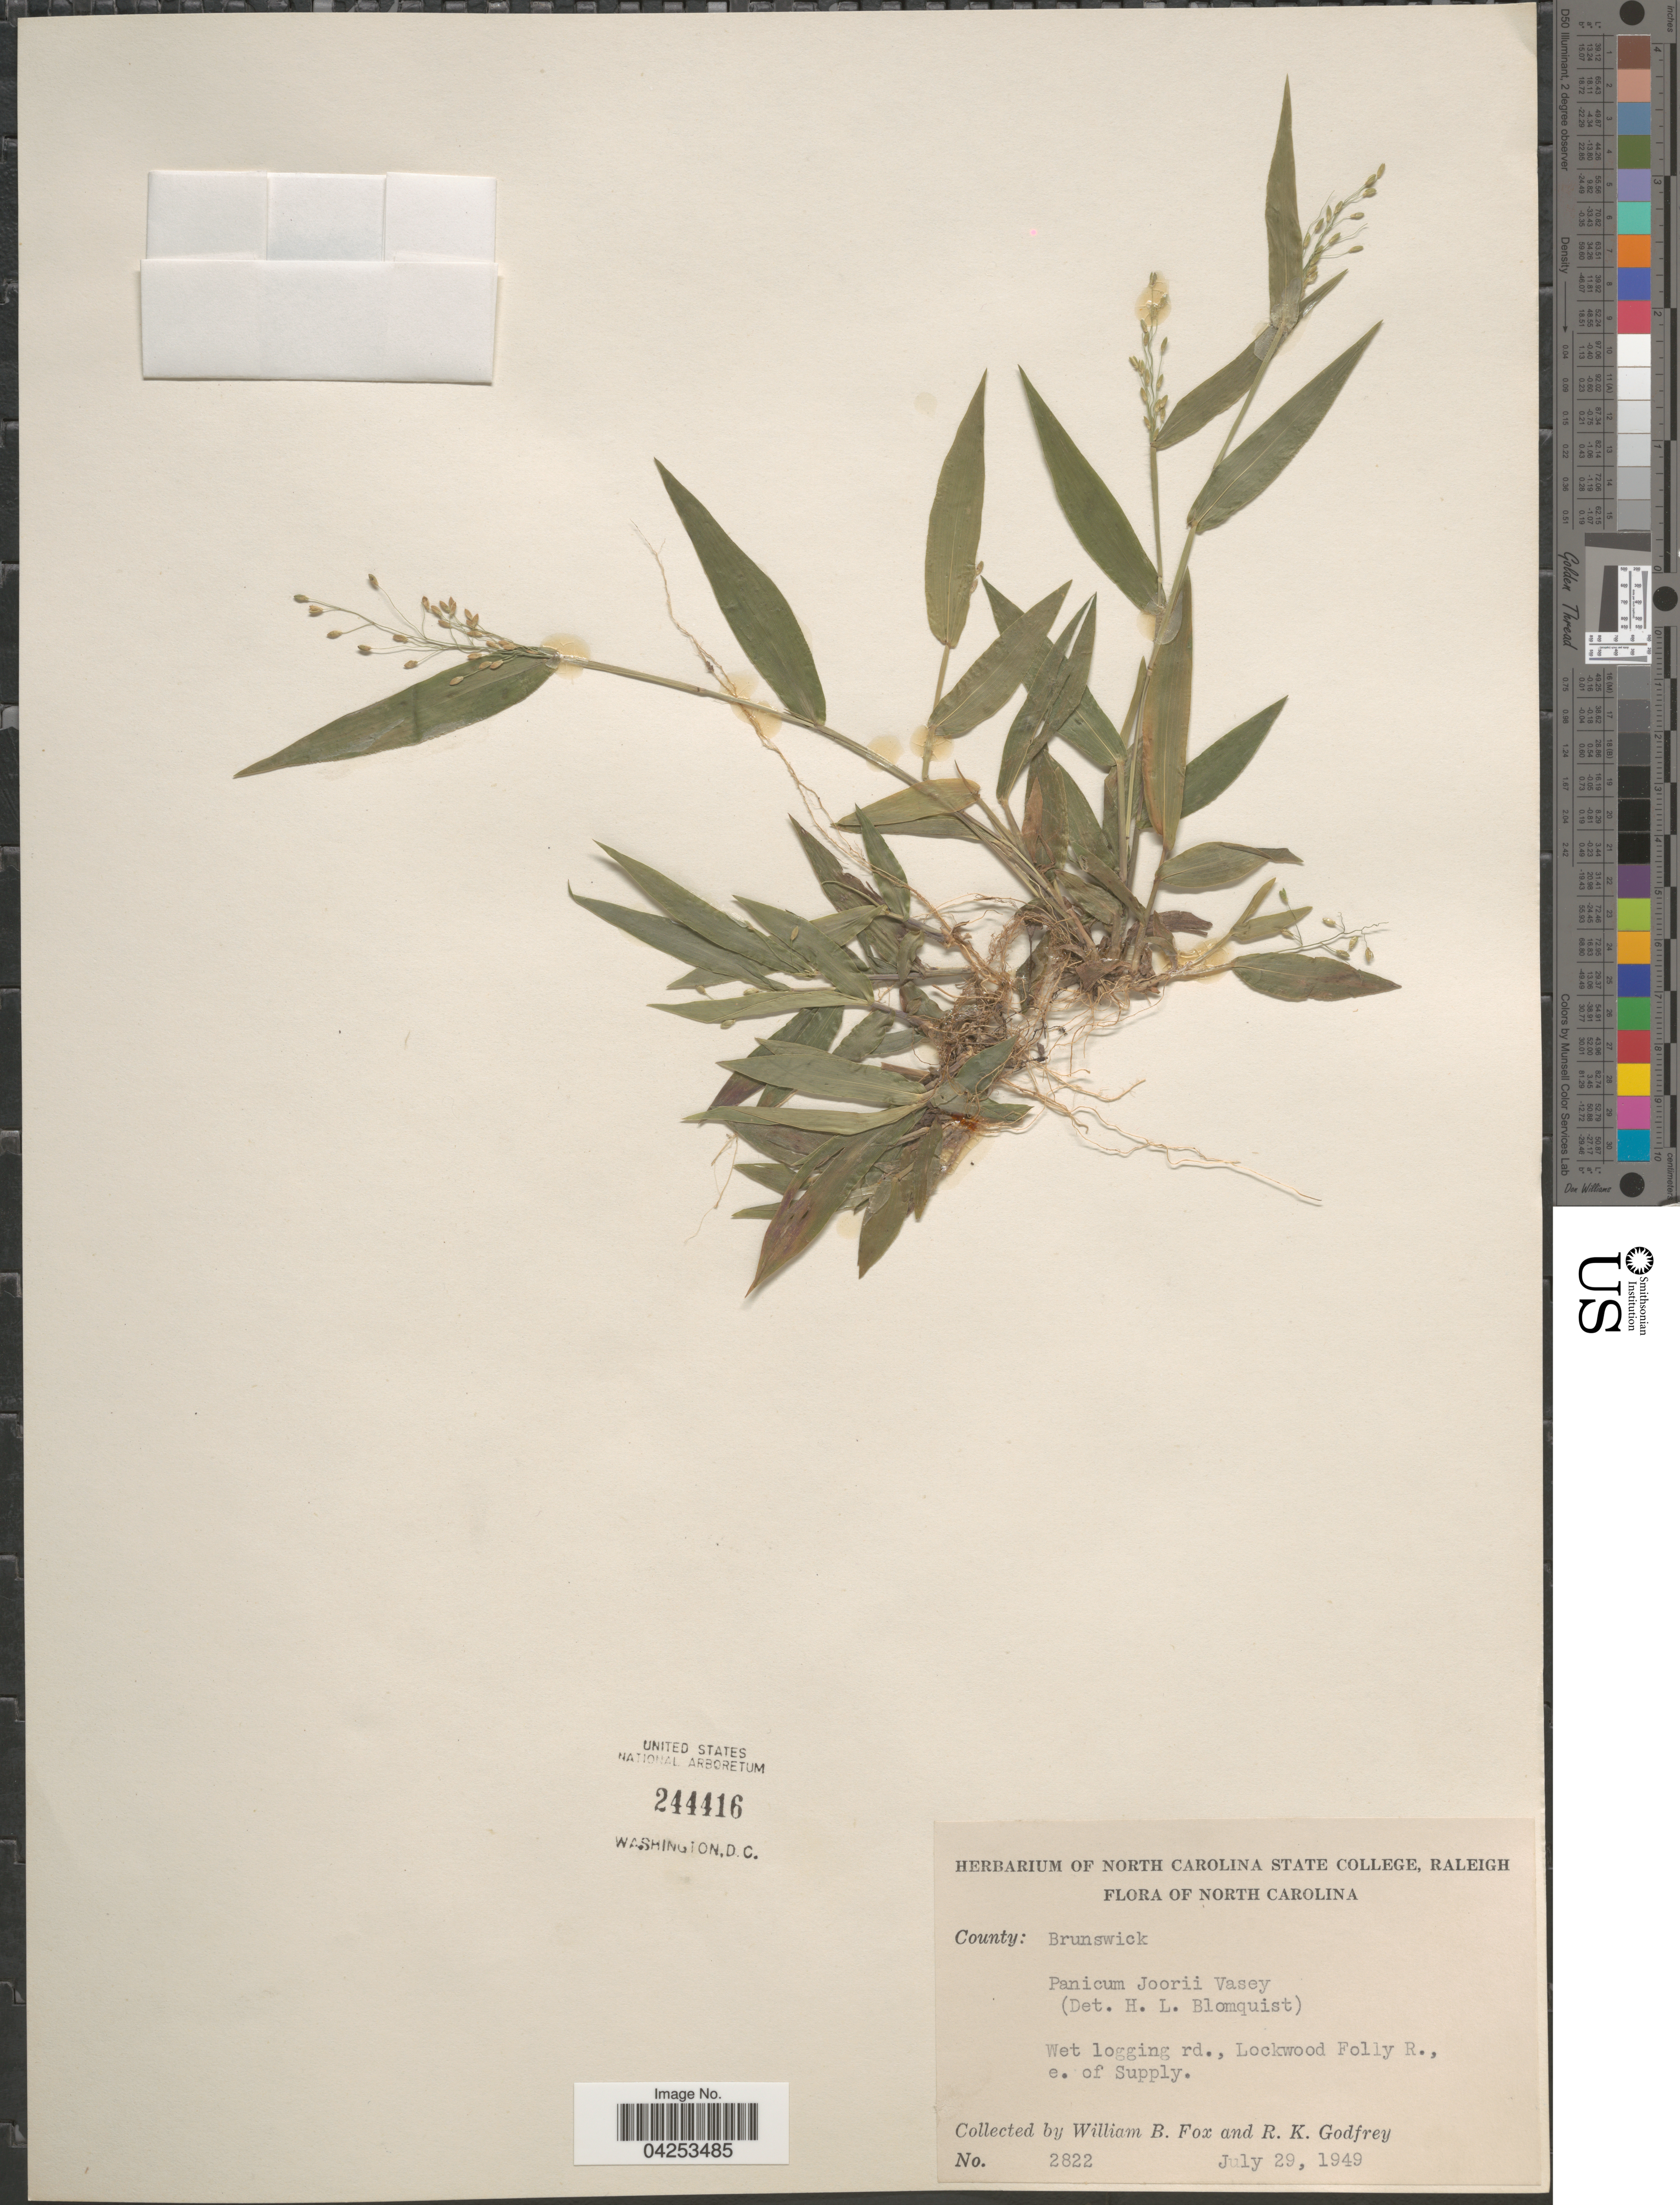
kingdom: Plantae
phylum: Tracheophyta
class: Liliopsida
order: Poales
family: Poaceae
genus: Dichanthelium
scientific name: Dichanthelium commutatum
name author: (Schult.) Gould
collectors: W. B. Fox & R. K. Godfrey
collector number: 2822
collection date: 1949-07-29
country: United States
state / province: North Carolina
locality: County: Brunswick. Wet logging rd., Lockwood Folly R., e. of Supply.